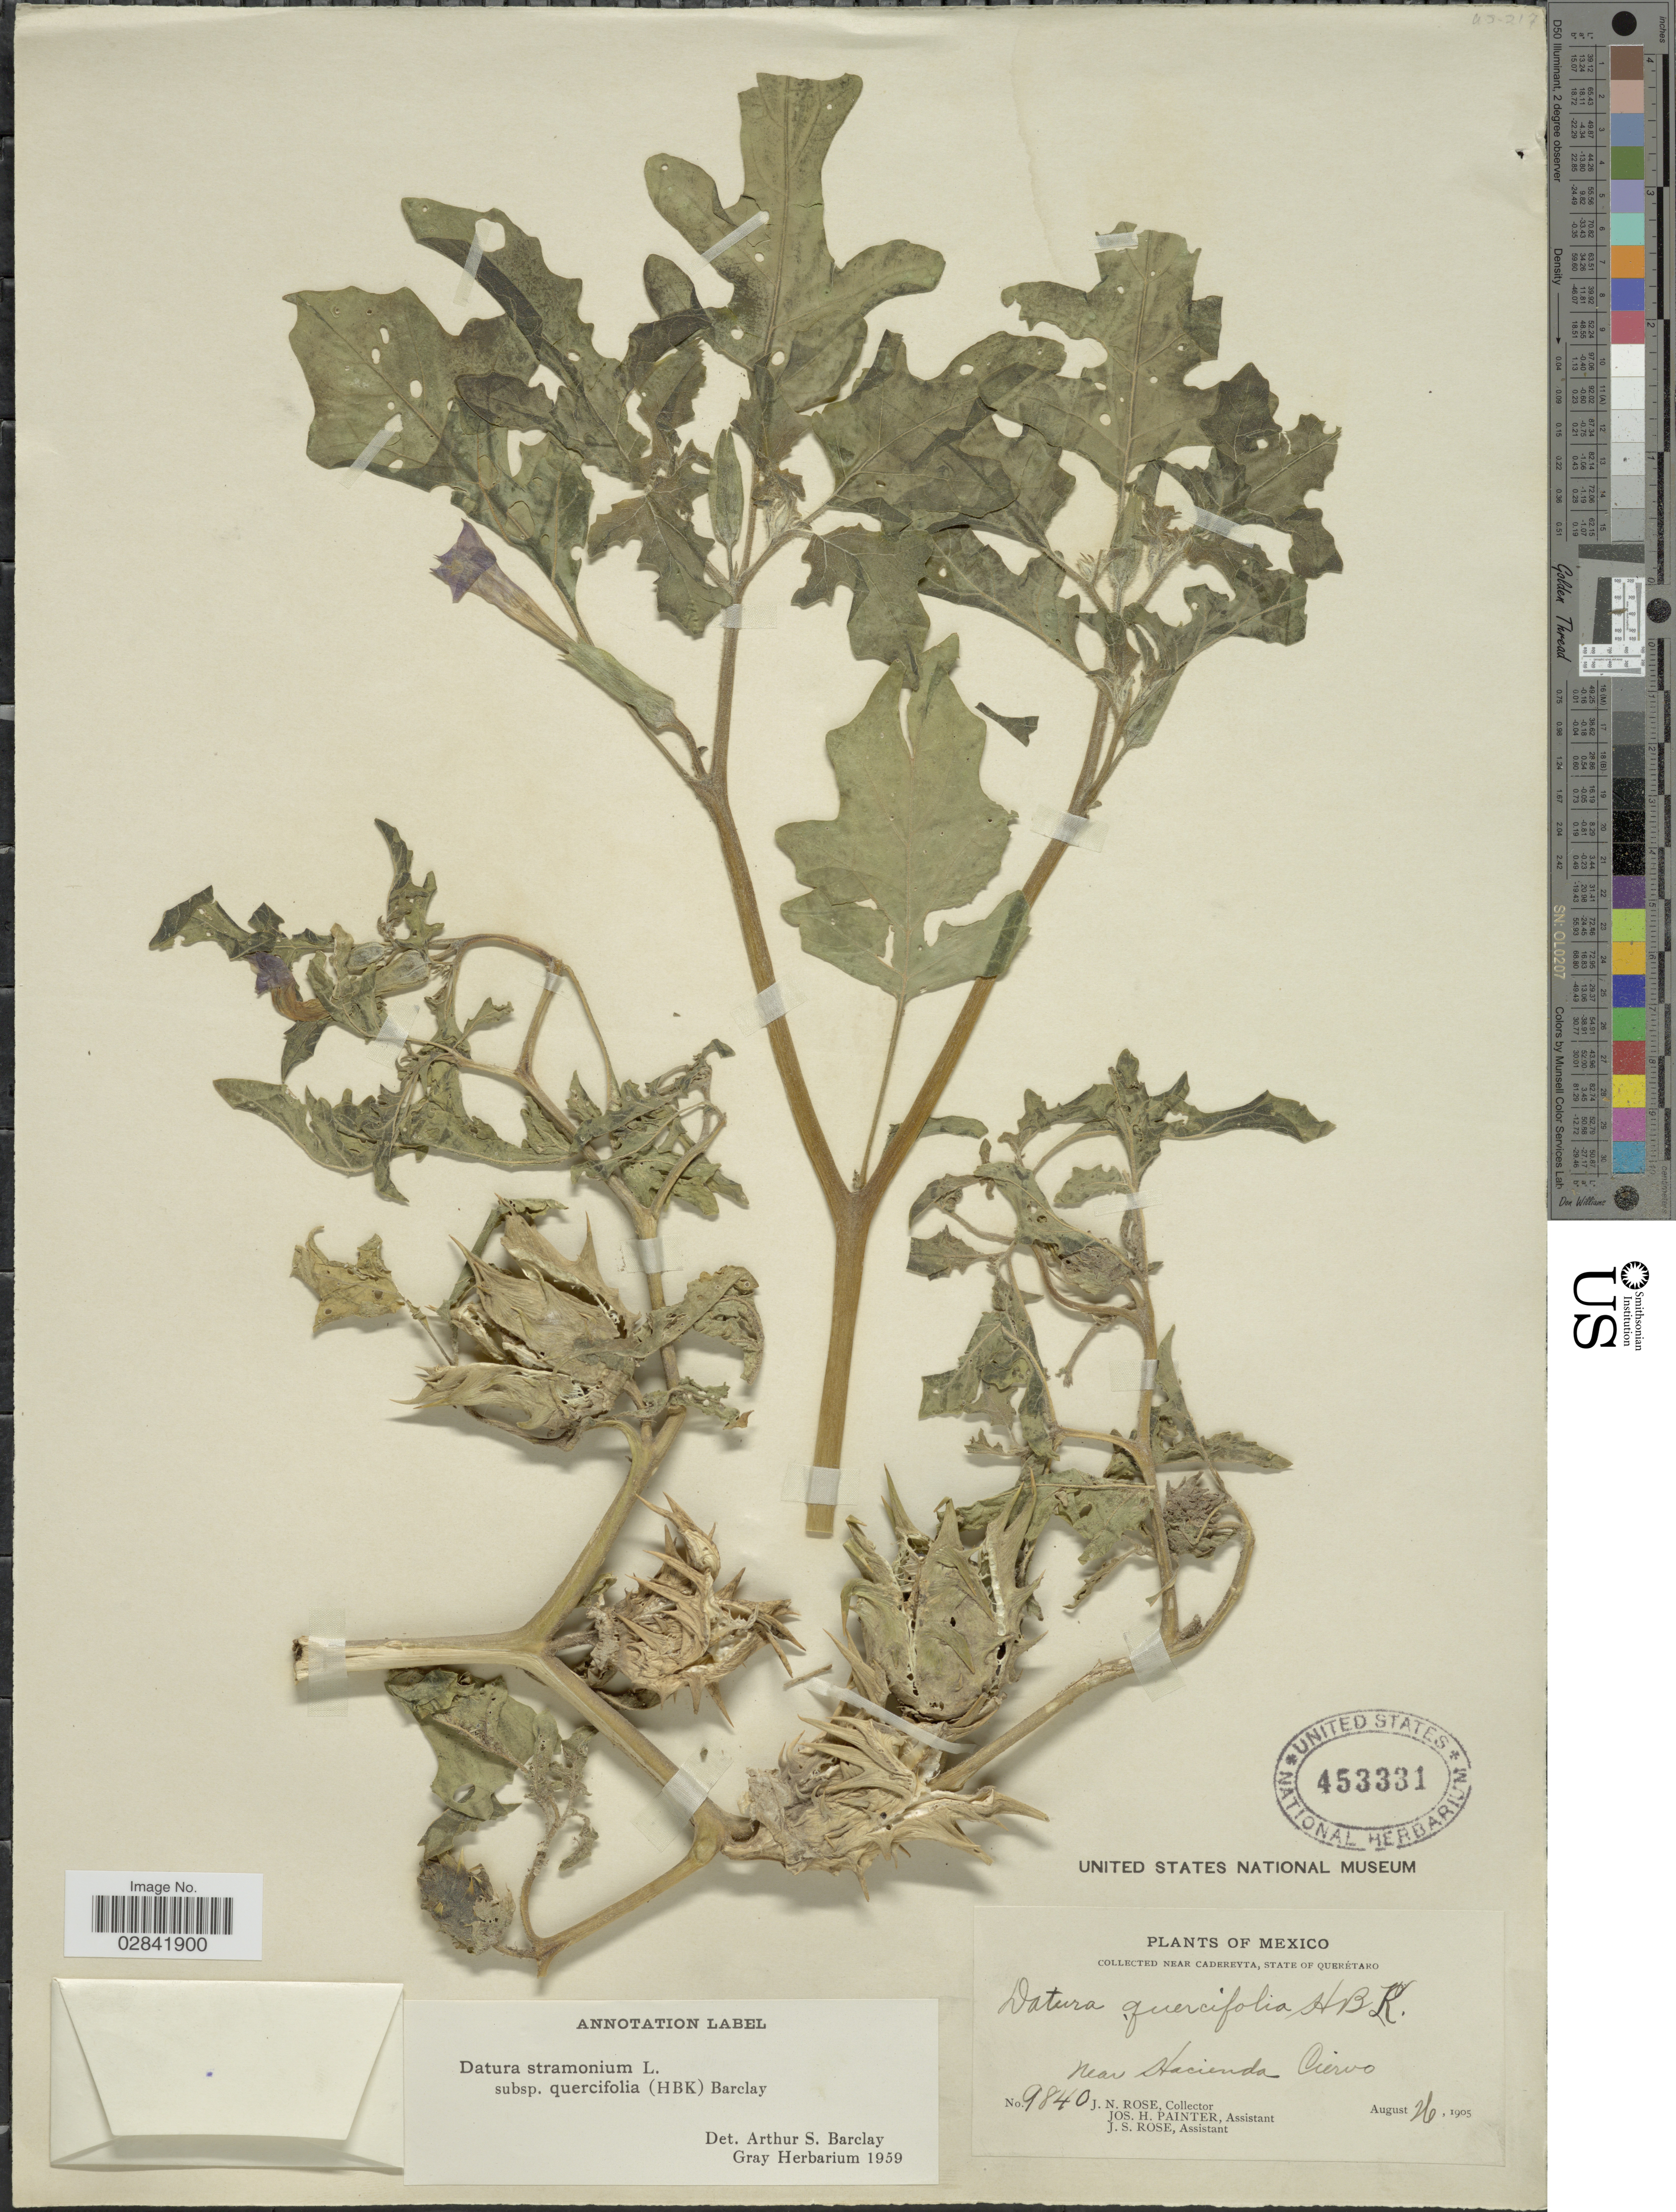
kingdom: Plantae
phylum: Tracheophyta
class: Magnoliopsida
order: Solanales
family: Solanaceae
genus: Datura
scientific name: Datura stramonium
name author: L.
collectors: J. N. Rose, J. H. Painter & J. S. Rose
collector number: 9840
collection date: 1905-08-26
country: Mexico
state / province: Querétaro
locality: Near Cadereyta. Near Hacienda Ciervo.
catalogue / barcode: US 453331